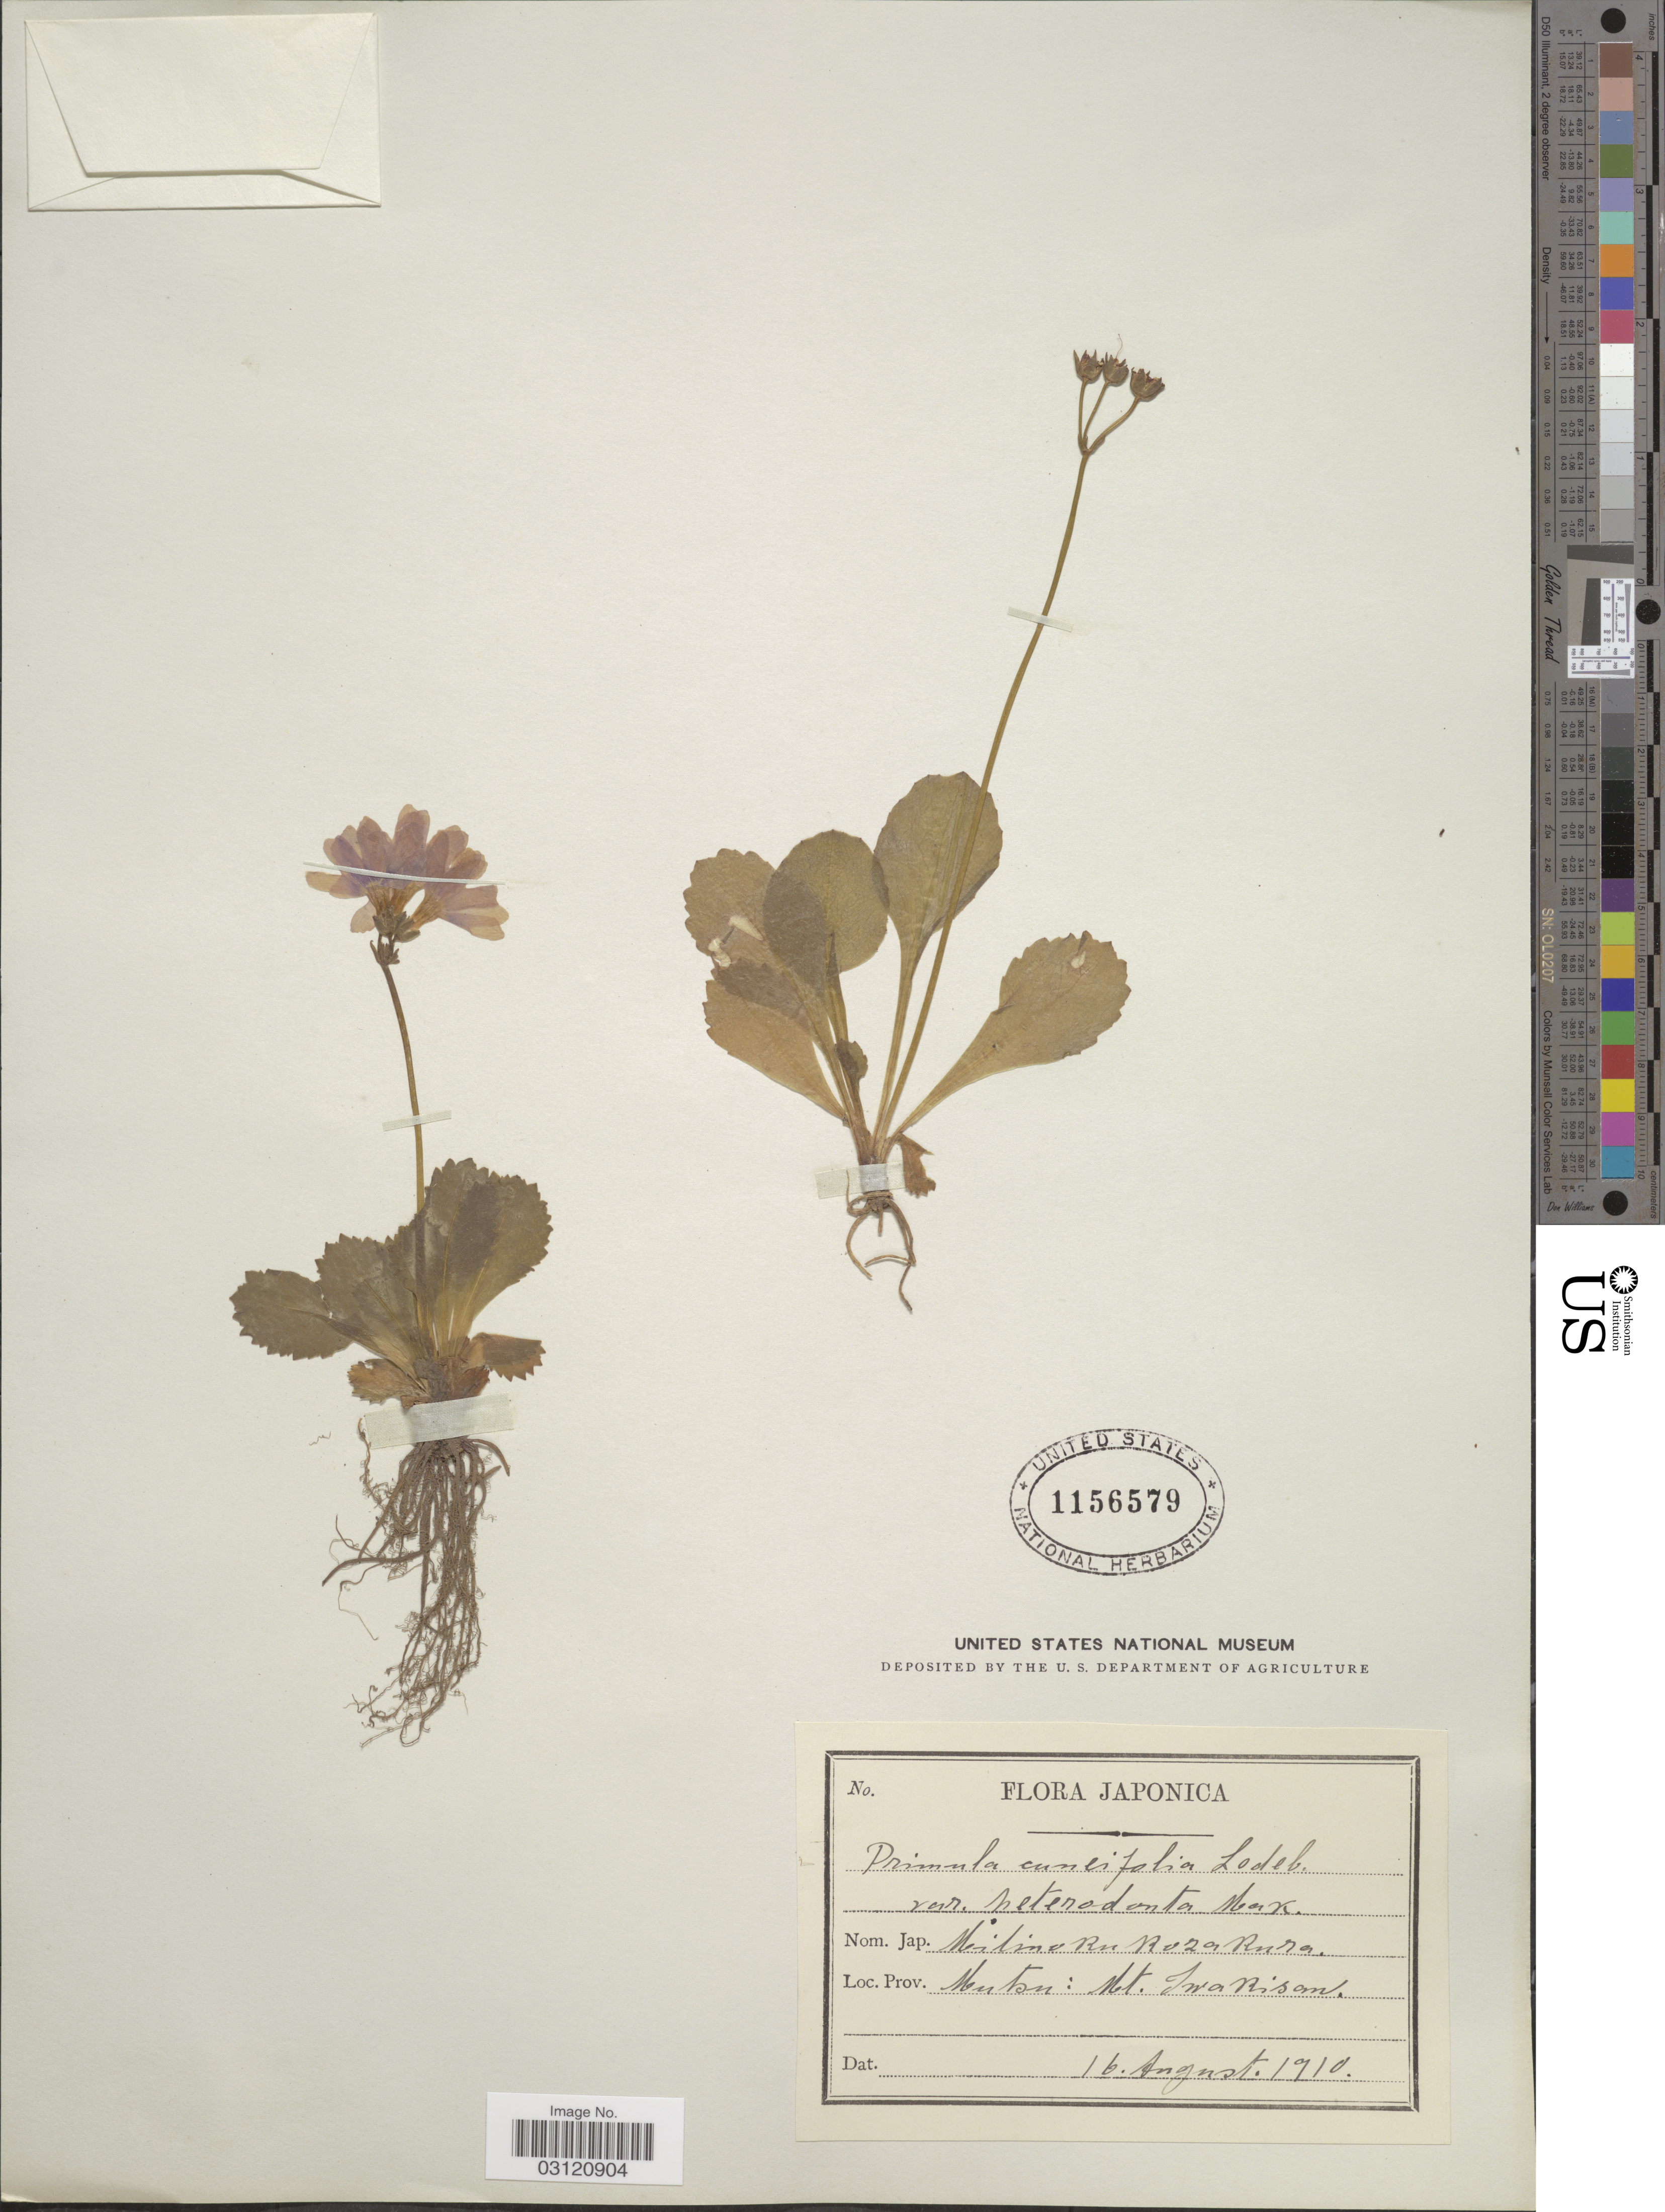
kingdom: Plantae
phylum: Tracheophyta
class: Magnoliopsida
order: Ericales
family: Primulaceae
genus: Primula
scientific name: Primula cuneifolia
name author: Ledeb.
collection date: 1910-08-16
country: Japan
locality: Mutsu: Mt Iwarisan.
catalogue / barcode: US 1156579